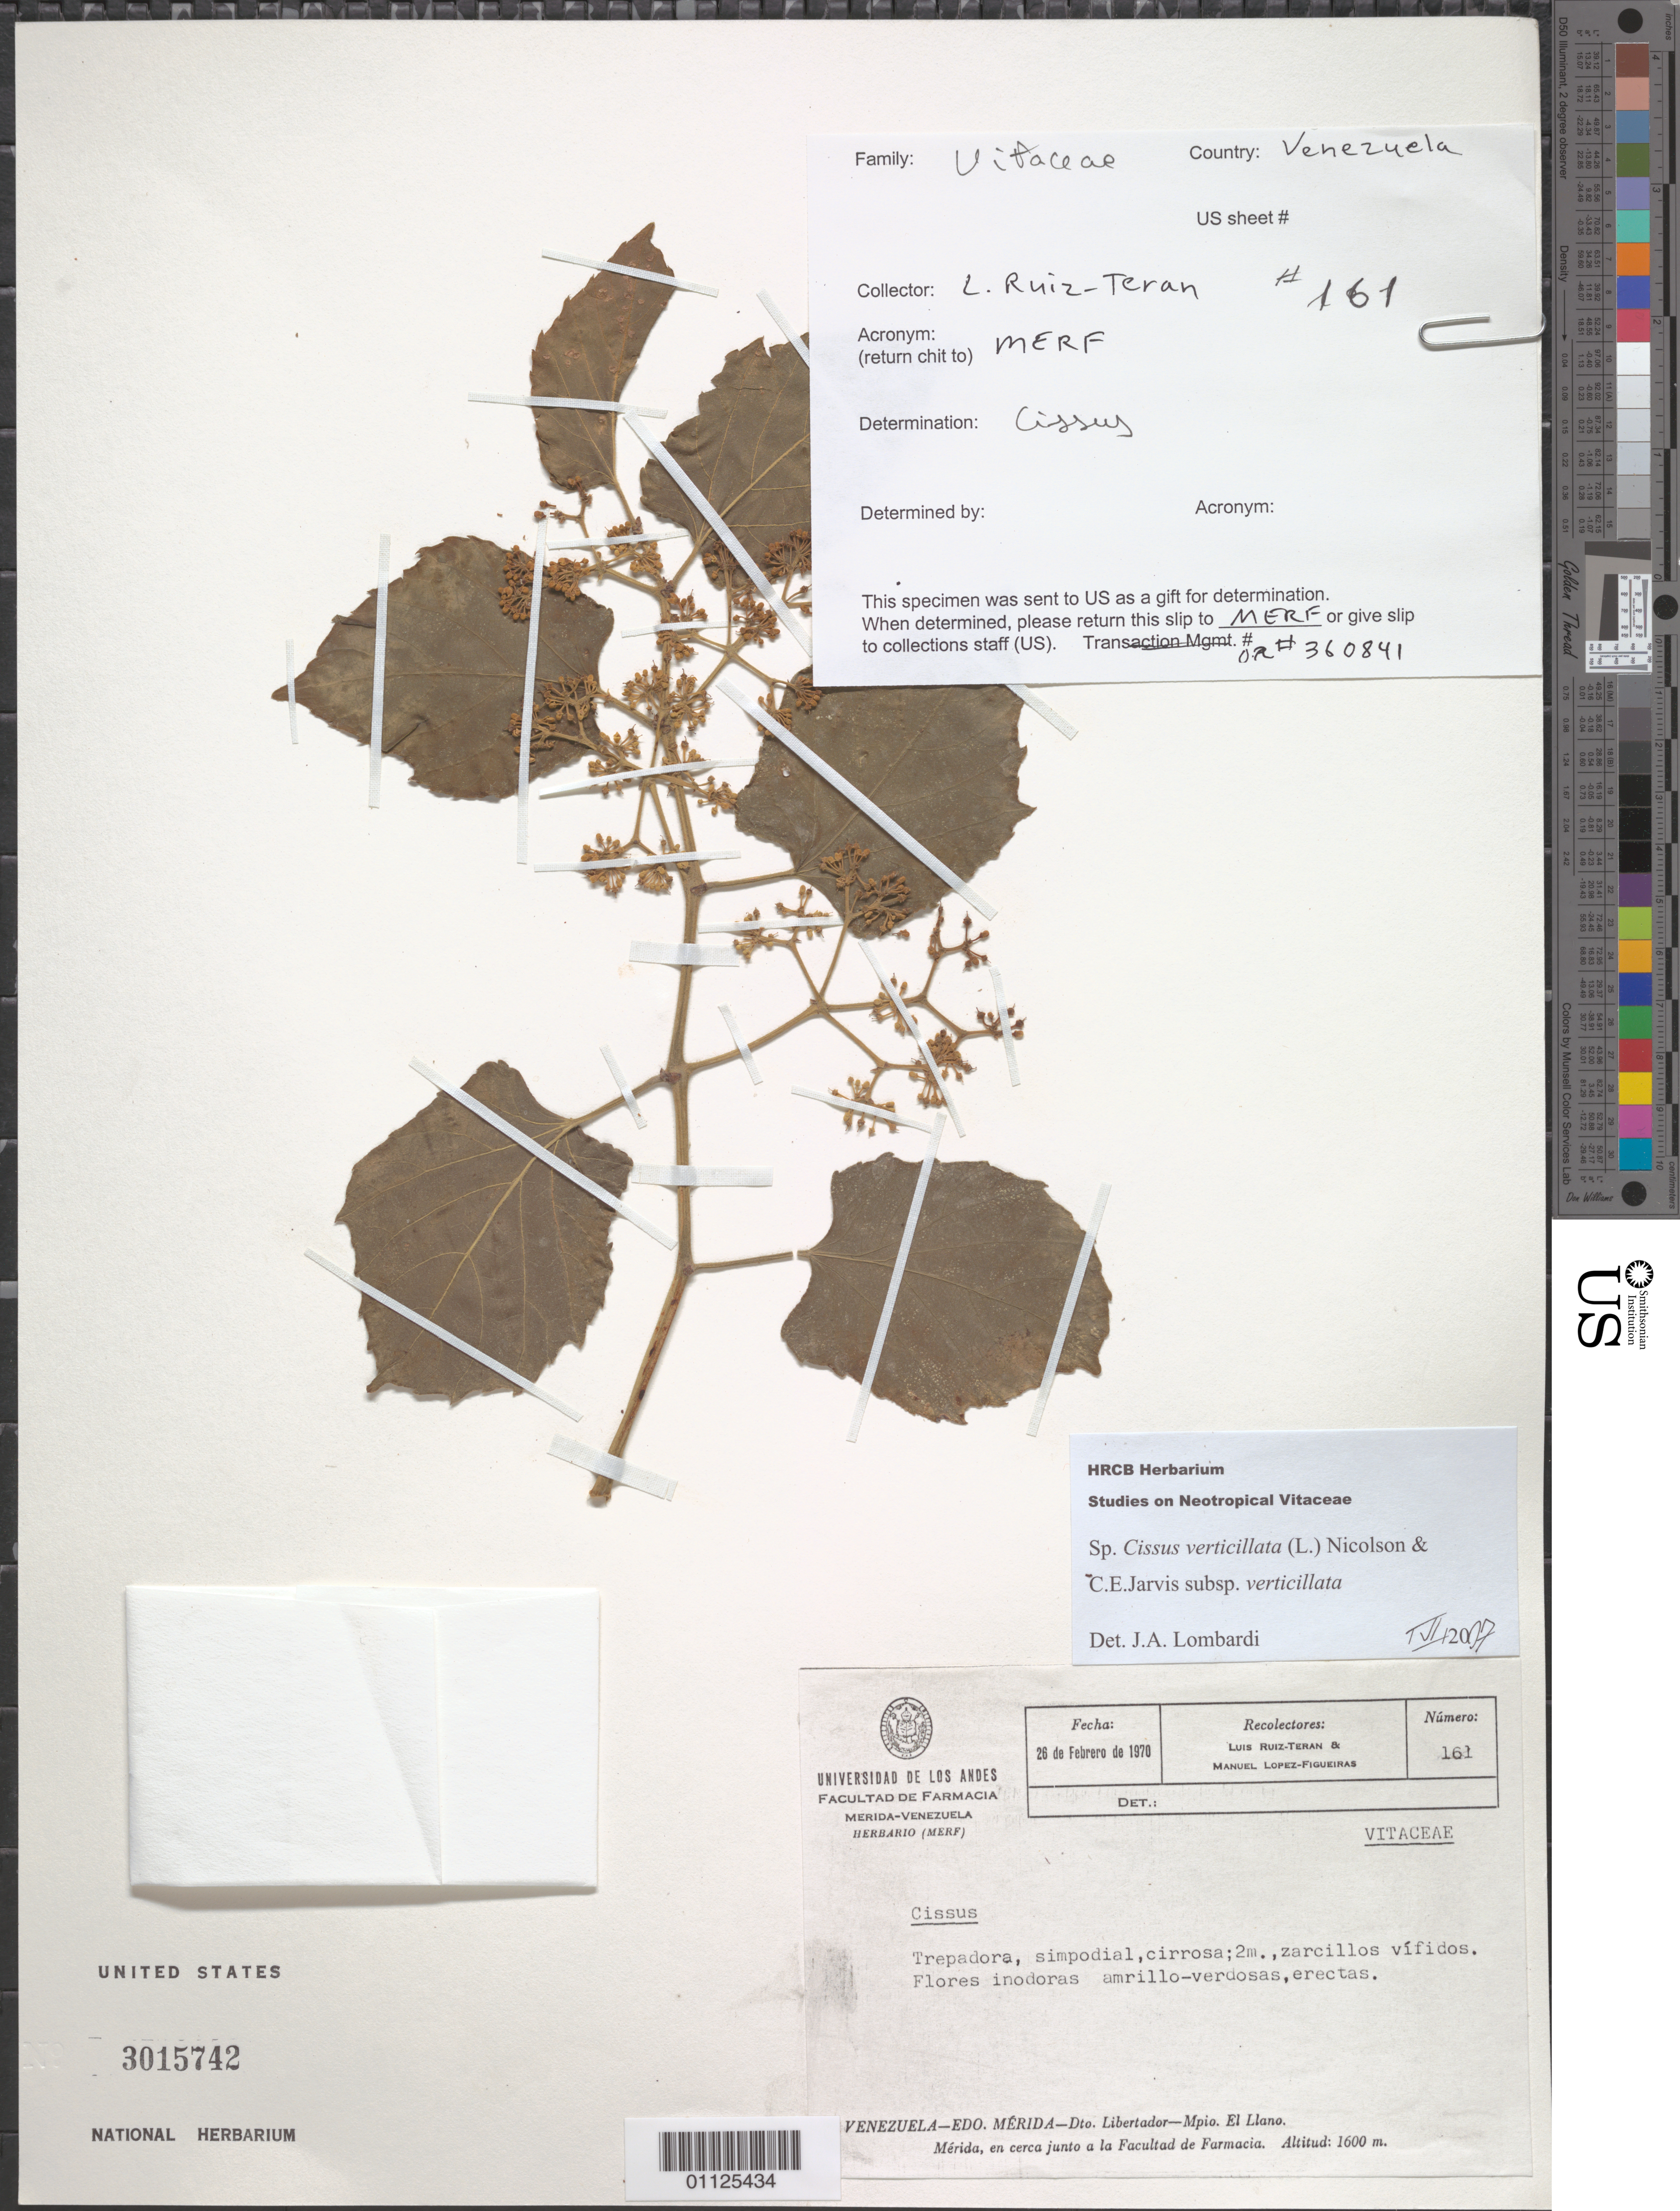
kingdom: Plantae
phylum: Tracheophyta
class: Magnoliopsida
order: Vitales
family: Vitaceae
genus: Cissus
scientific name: Cissus verticillata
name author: (L.) Nicolson & C.E. Jarvis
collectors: L. E. Ruíz-Terán & M. López Figueiras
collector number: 161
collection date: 1970-02-26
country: Venezuela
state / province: Mérida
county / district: Libertador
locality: Dto. Libertador, Mpio. El Llano.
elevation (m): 1600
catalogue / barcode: US 3015742